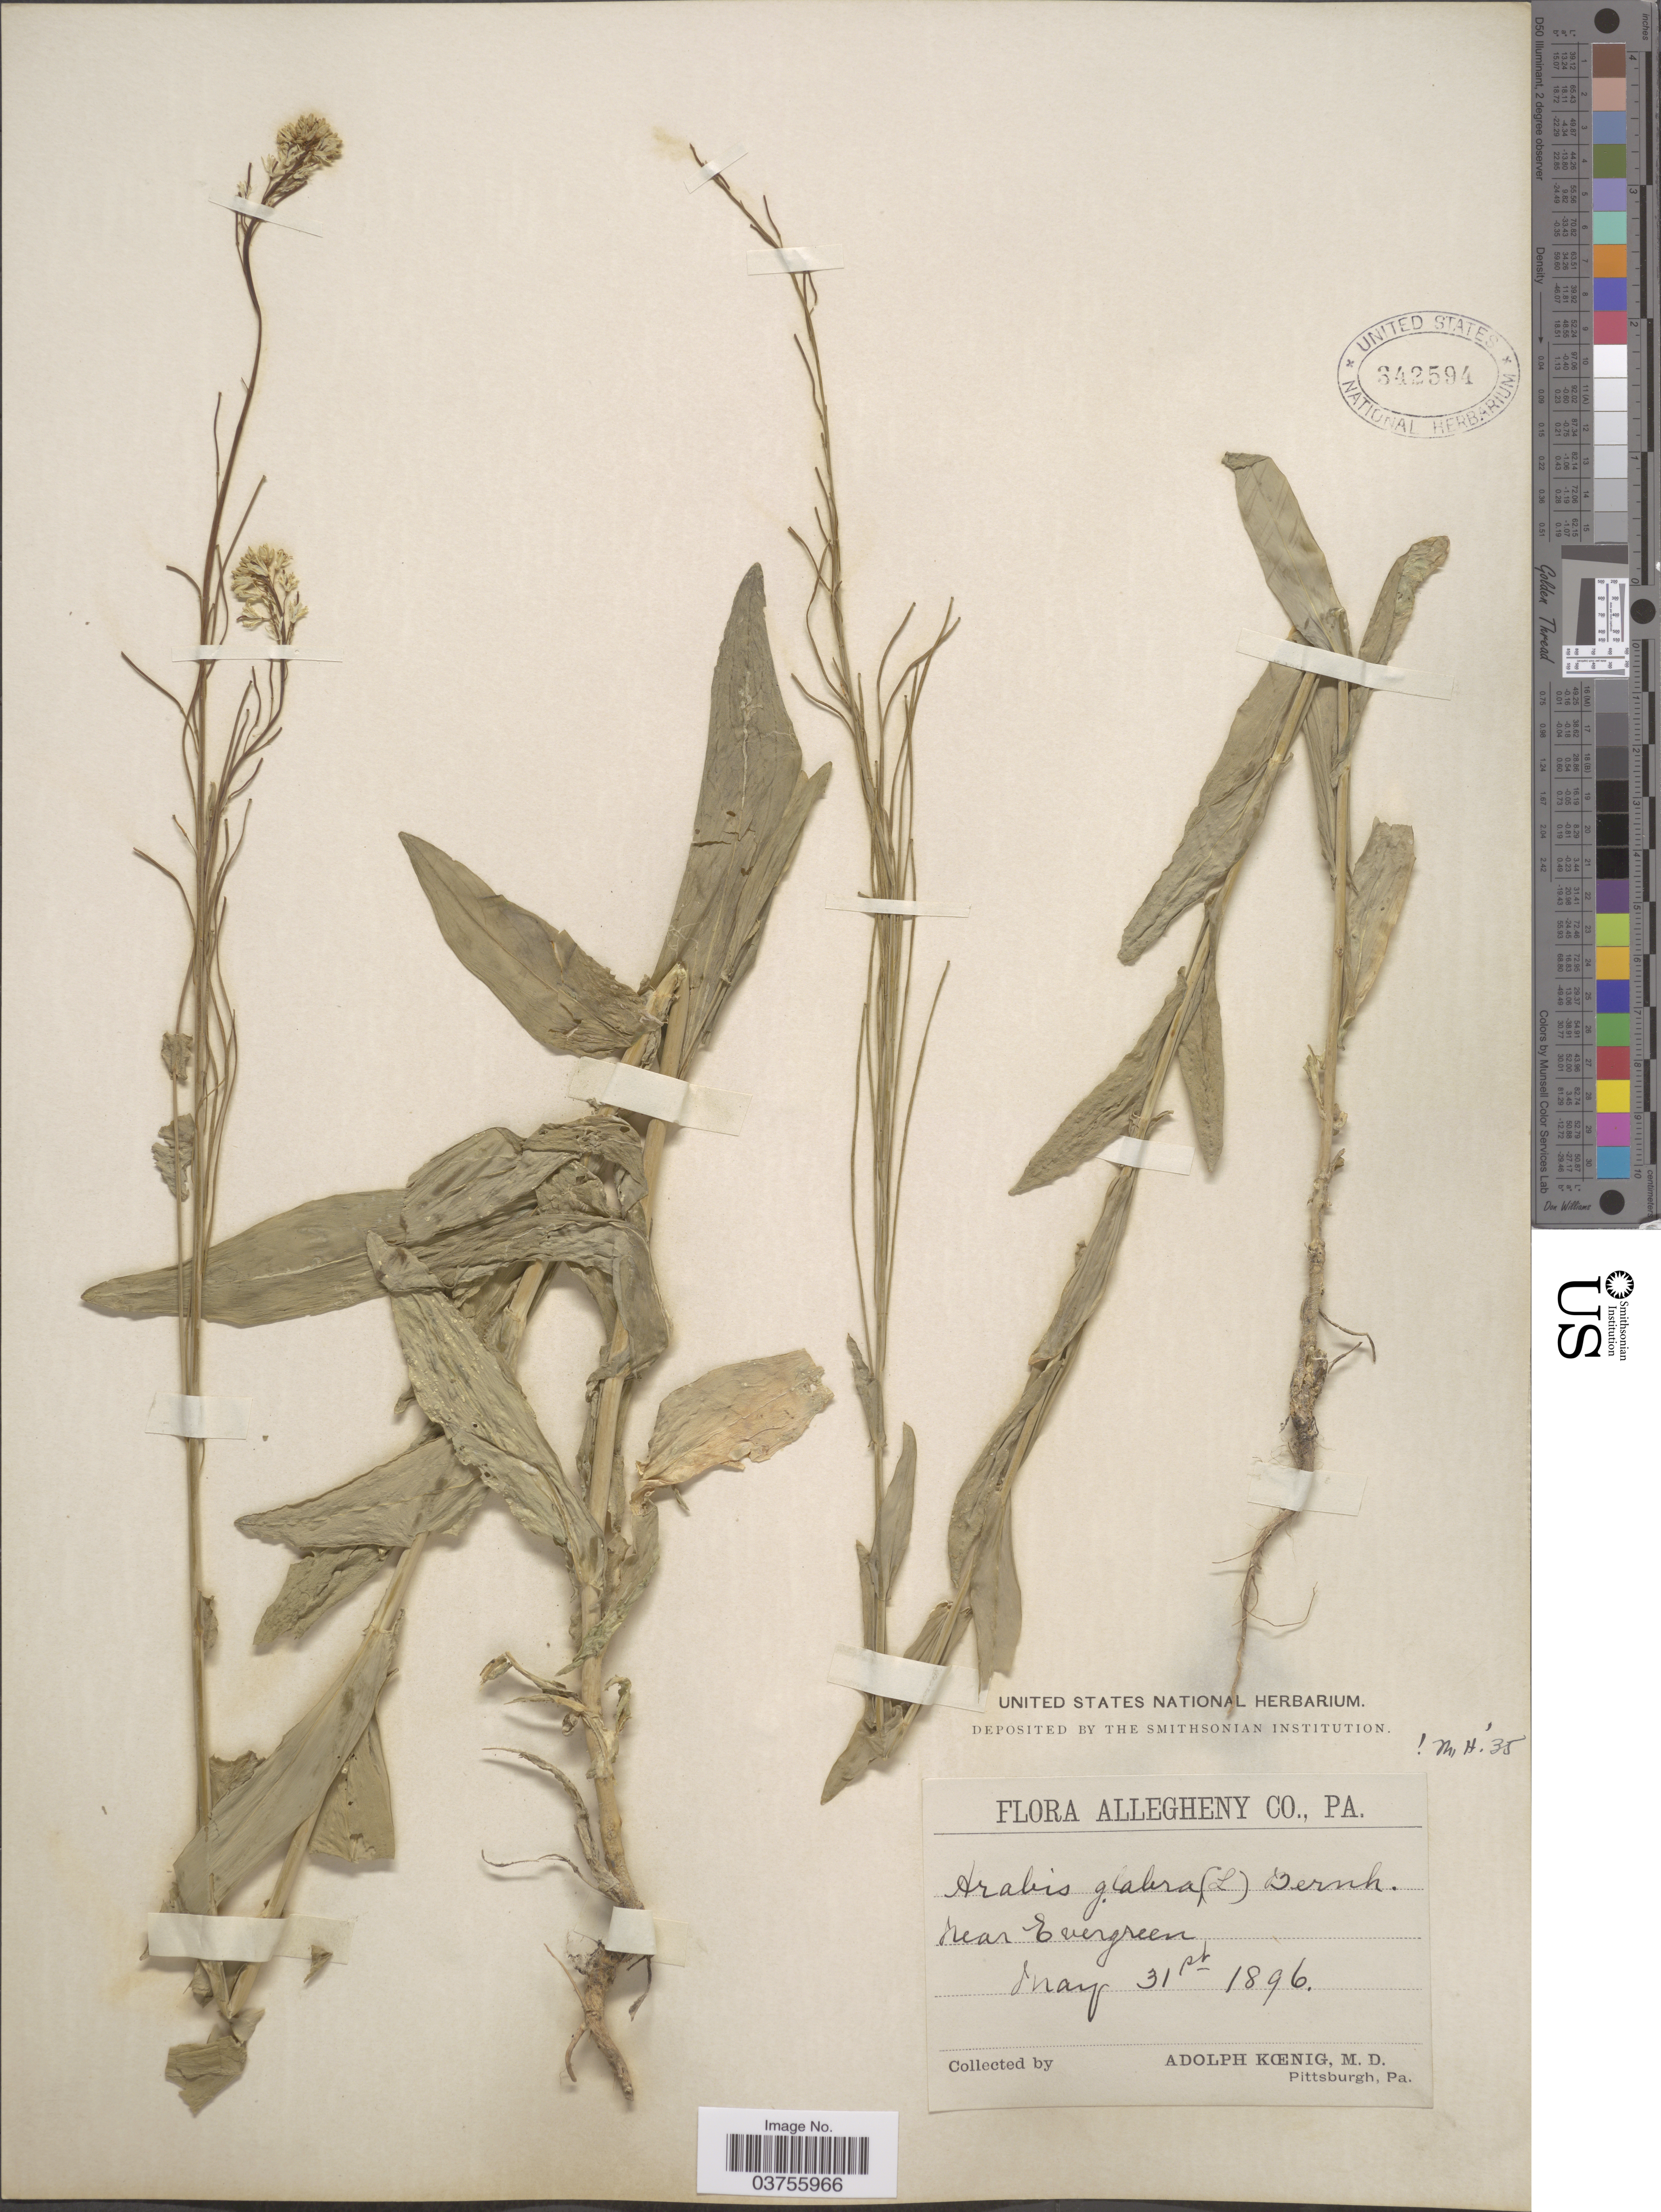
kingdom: Plantae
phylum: Tracheophyta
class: Magnoliopsida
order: Brassicales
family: Brassicaceae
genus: Turritis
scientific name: Turritis glabra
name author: L.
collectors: A. Koenig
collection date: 1896-05-31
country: United States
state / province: Pennsylvania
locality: Allegheny Co. Near Evergreen.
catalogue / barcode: US 342594